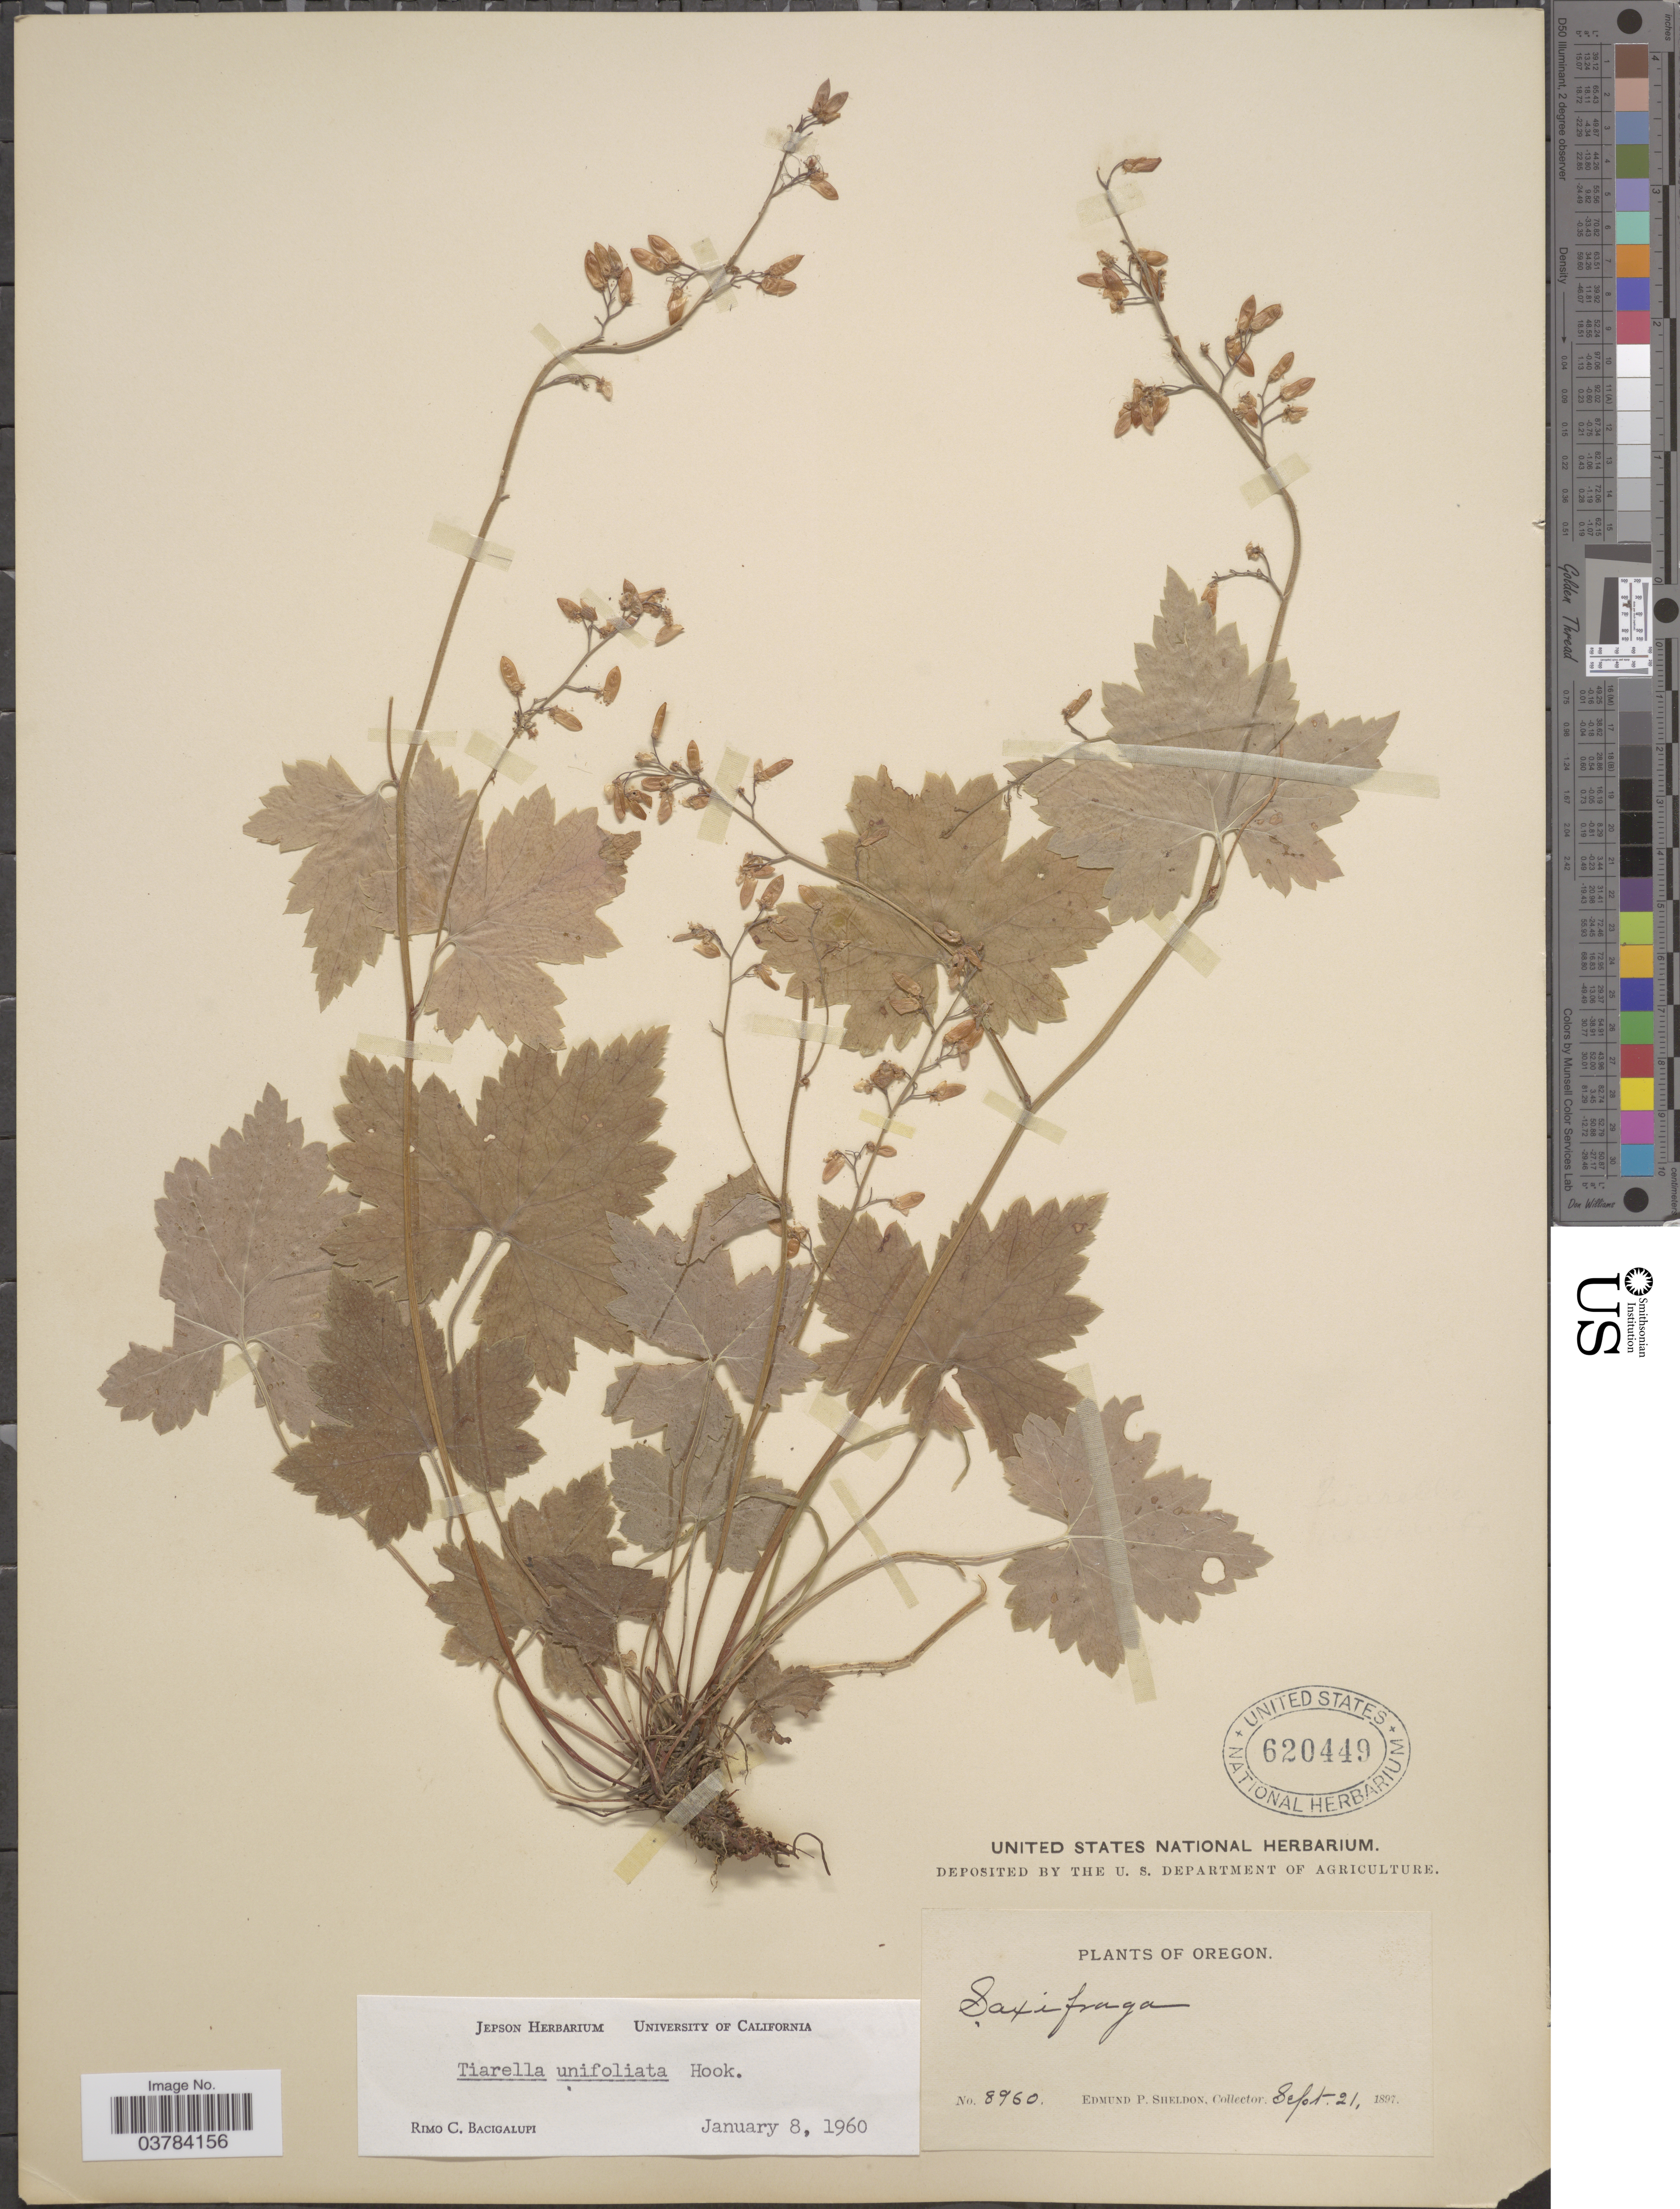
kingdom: Plantae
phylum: Tracheophyta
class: Magnoliopsida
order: Saxifragales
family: Saxifragaceae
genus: Tiarella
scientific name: Tiarella unifoliata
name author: Hook.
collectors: E. P. Sheldon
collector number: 8960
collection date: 1897-09-21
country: United States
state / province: Oregon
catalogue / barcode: US 620449